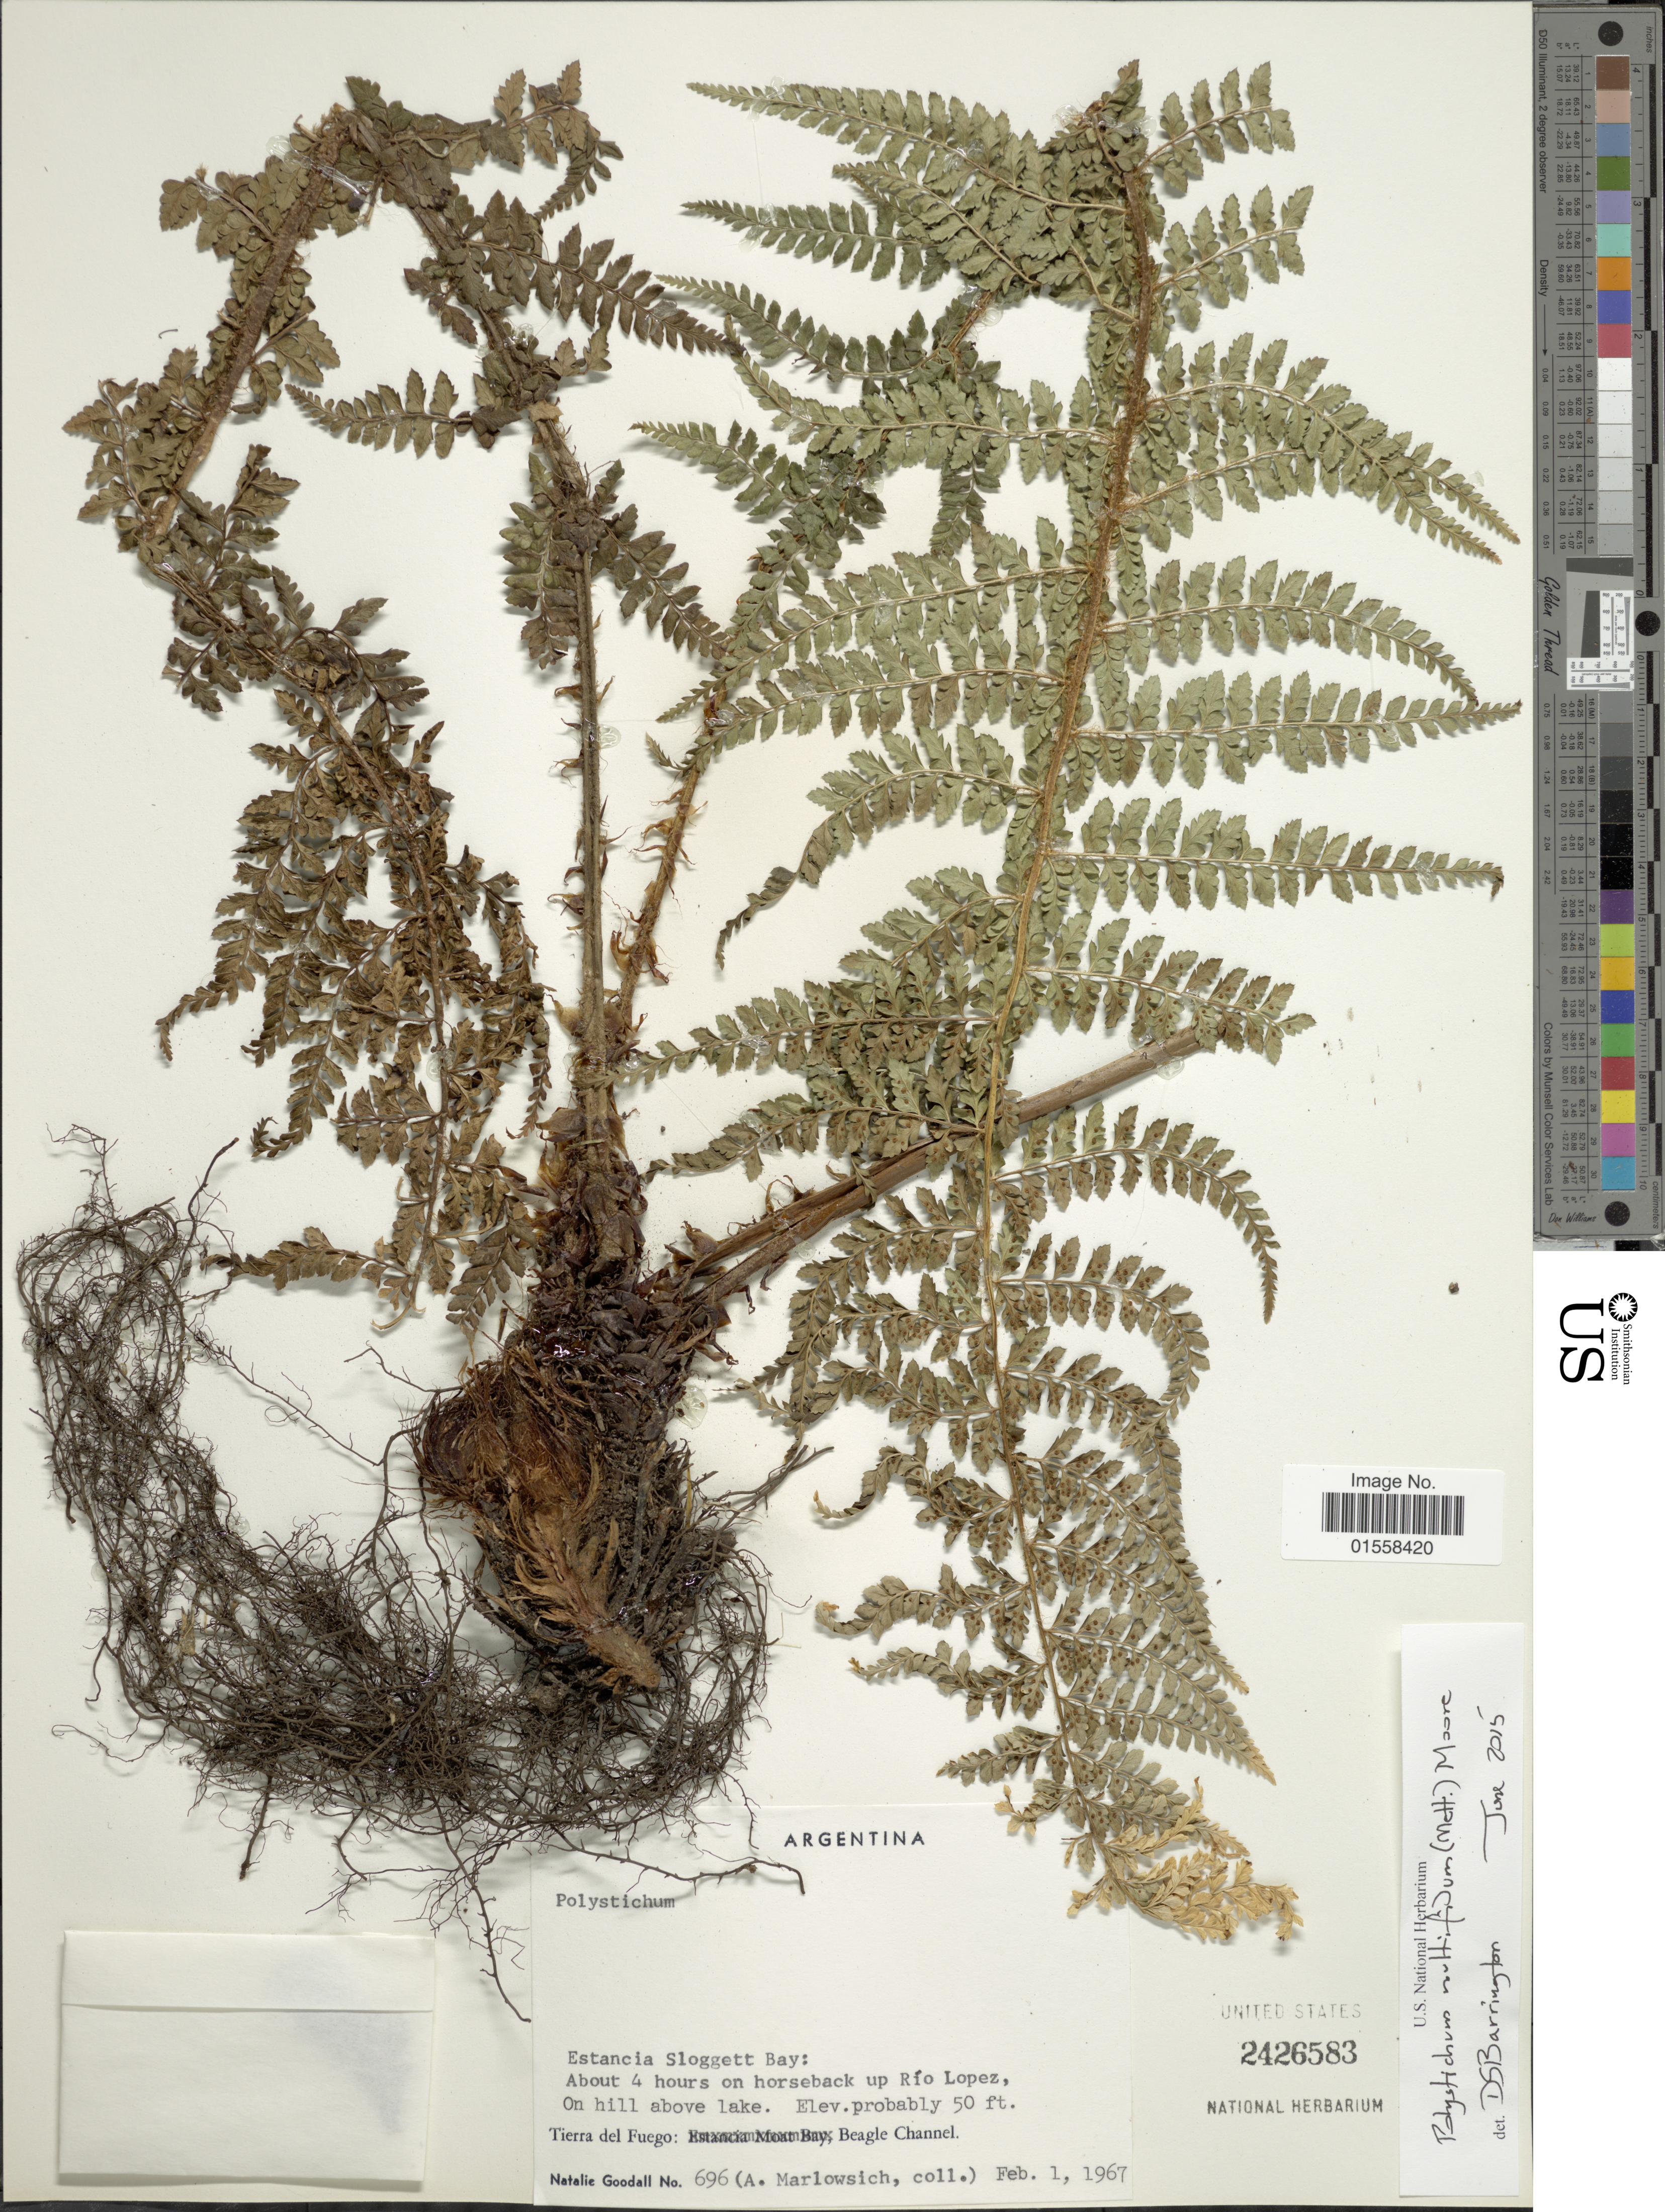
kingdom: Plantae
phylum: Tracheophyta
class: Polypodiopsida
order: Polypodiales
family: Dryopteridaceae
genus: Polystichum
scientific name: Polystichum multifidum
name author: (Mett.) T. Moore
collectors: A. Marlowsich & N. Goodall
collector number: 696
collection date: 1967-02-01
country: Argentina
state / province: Tierra del Fuego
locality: Estancia Sloggett Bay: about 4 hours on horseback up Rio Lopez. On hill above lake. Beagle Channel.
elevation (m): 15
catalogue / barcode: US 2426583